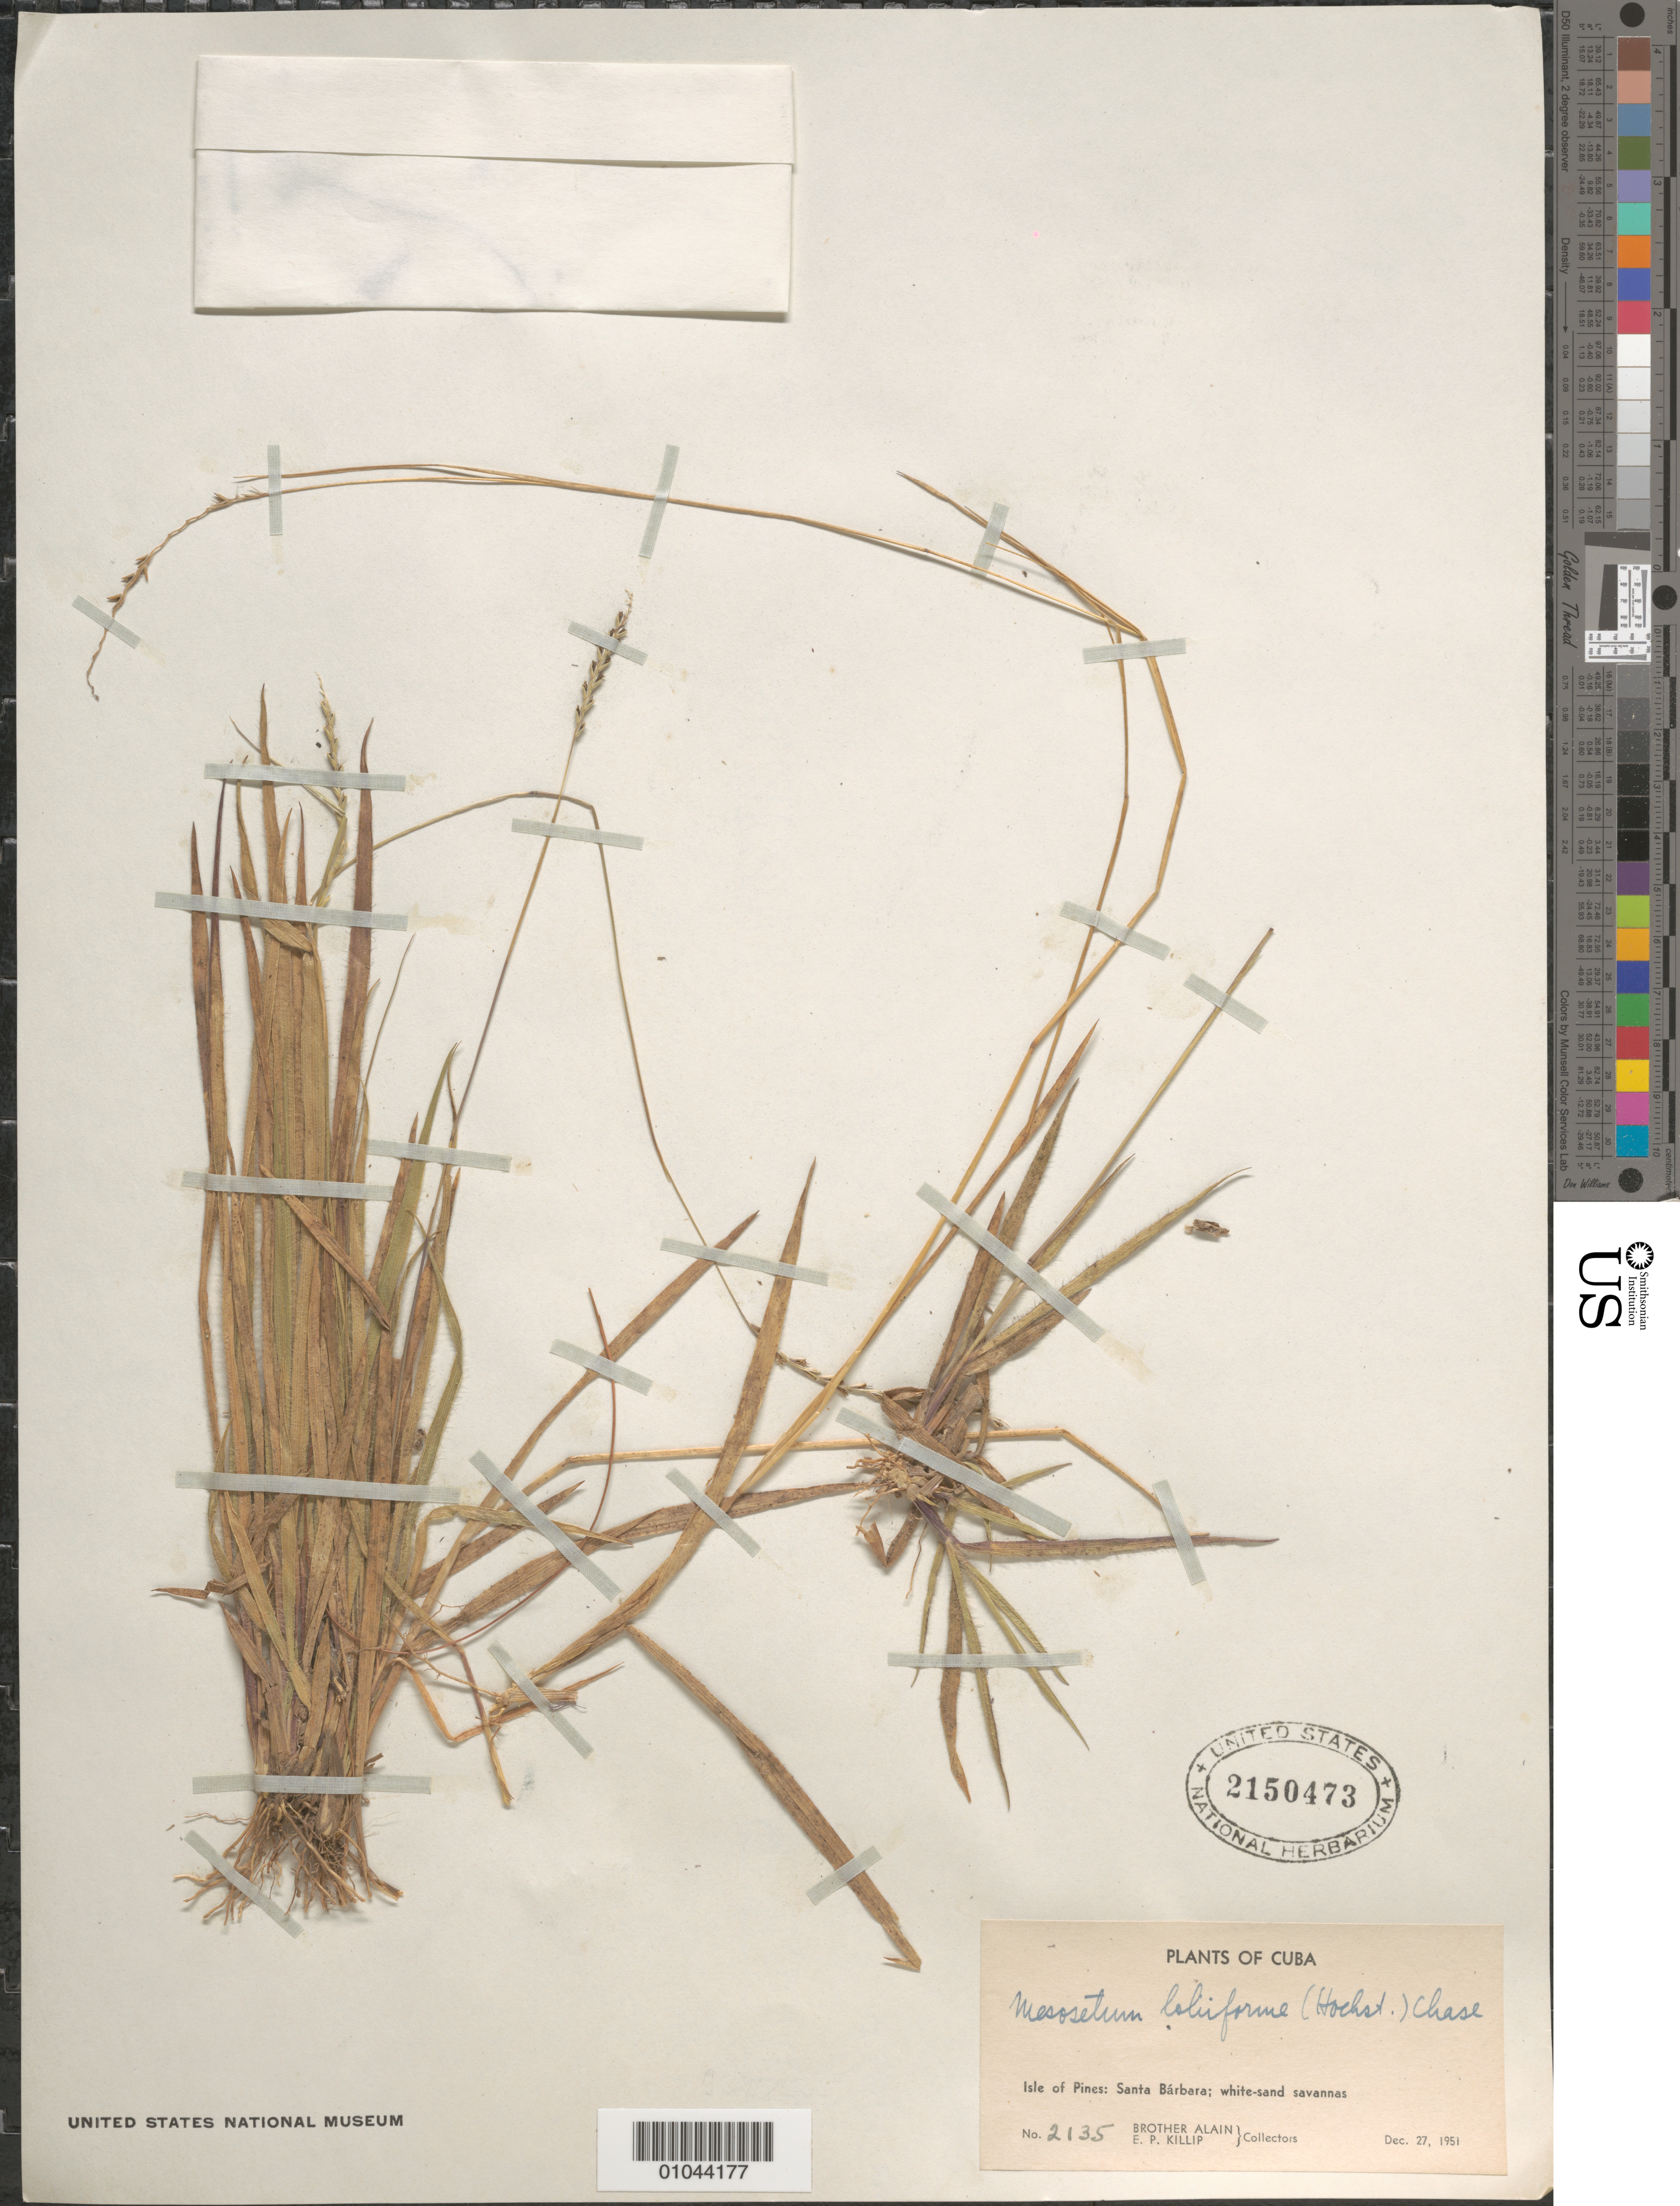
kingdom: Plantae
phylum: Tracheophyta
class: Liliopsida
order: Poales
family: Poaceae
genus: Mesosetum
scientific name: Mesosetum loliiforme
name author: (Hochst. ex Steud.) Chase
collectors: A. H. Liogier & E. P. Killip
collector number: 2135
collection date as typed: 27 Dec 1951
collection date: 1951-12-27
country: Cuba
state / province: Isla de la Juventud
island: Isla de la Juventud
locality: [Isle of Pines], Santa Barbara; white sand Savannas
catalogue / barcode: US 2150473